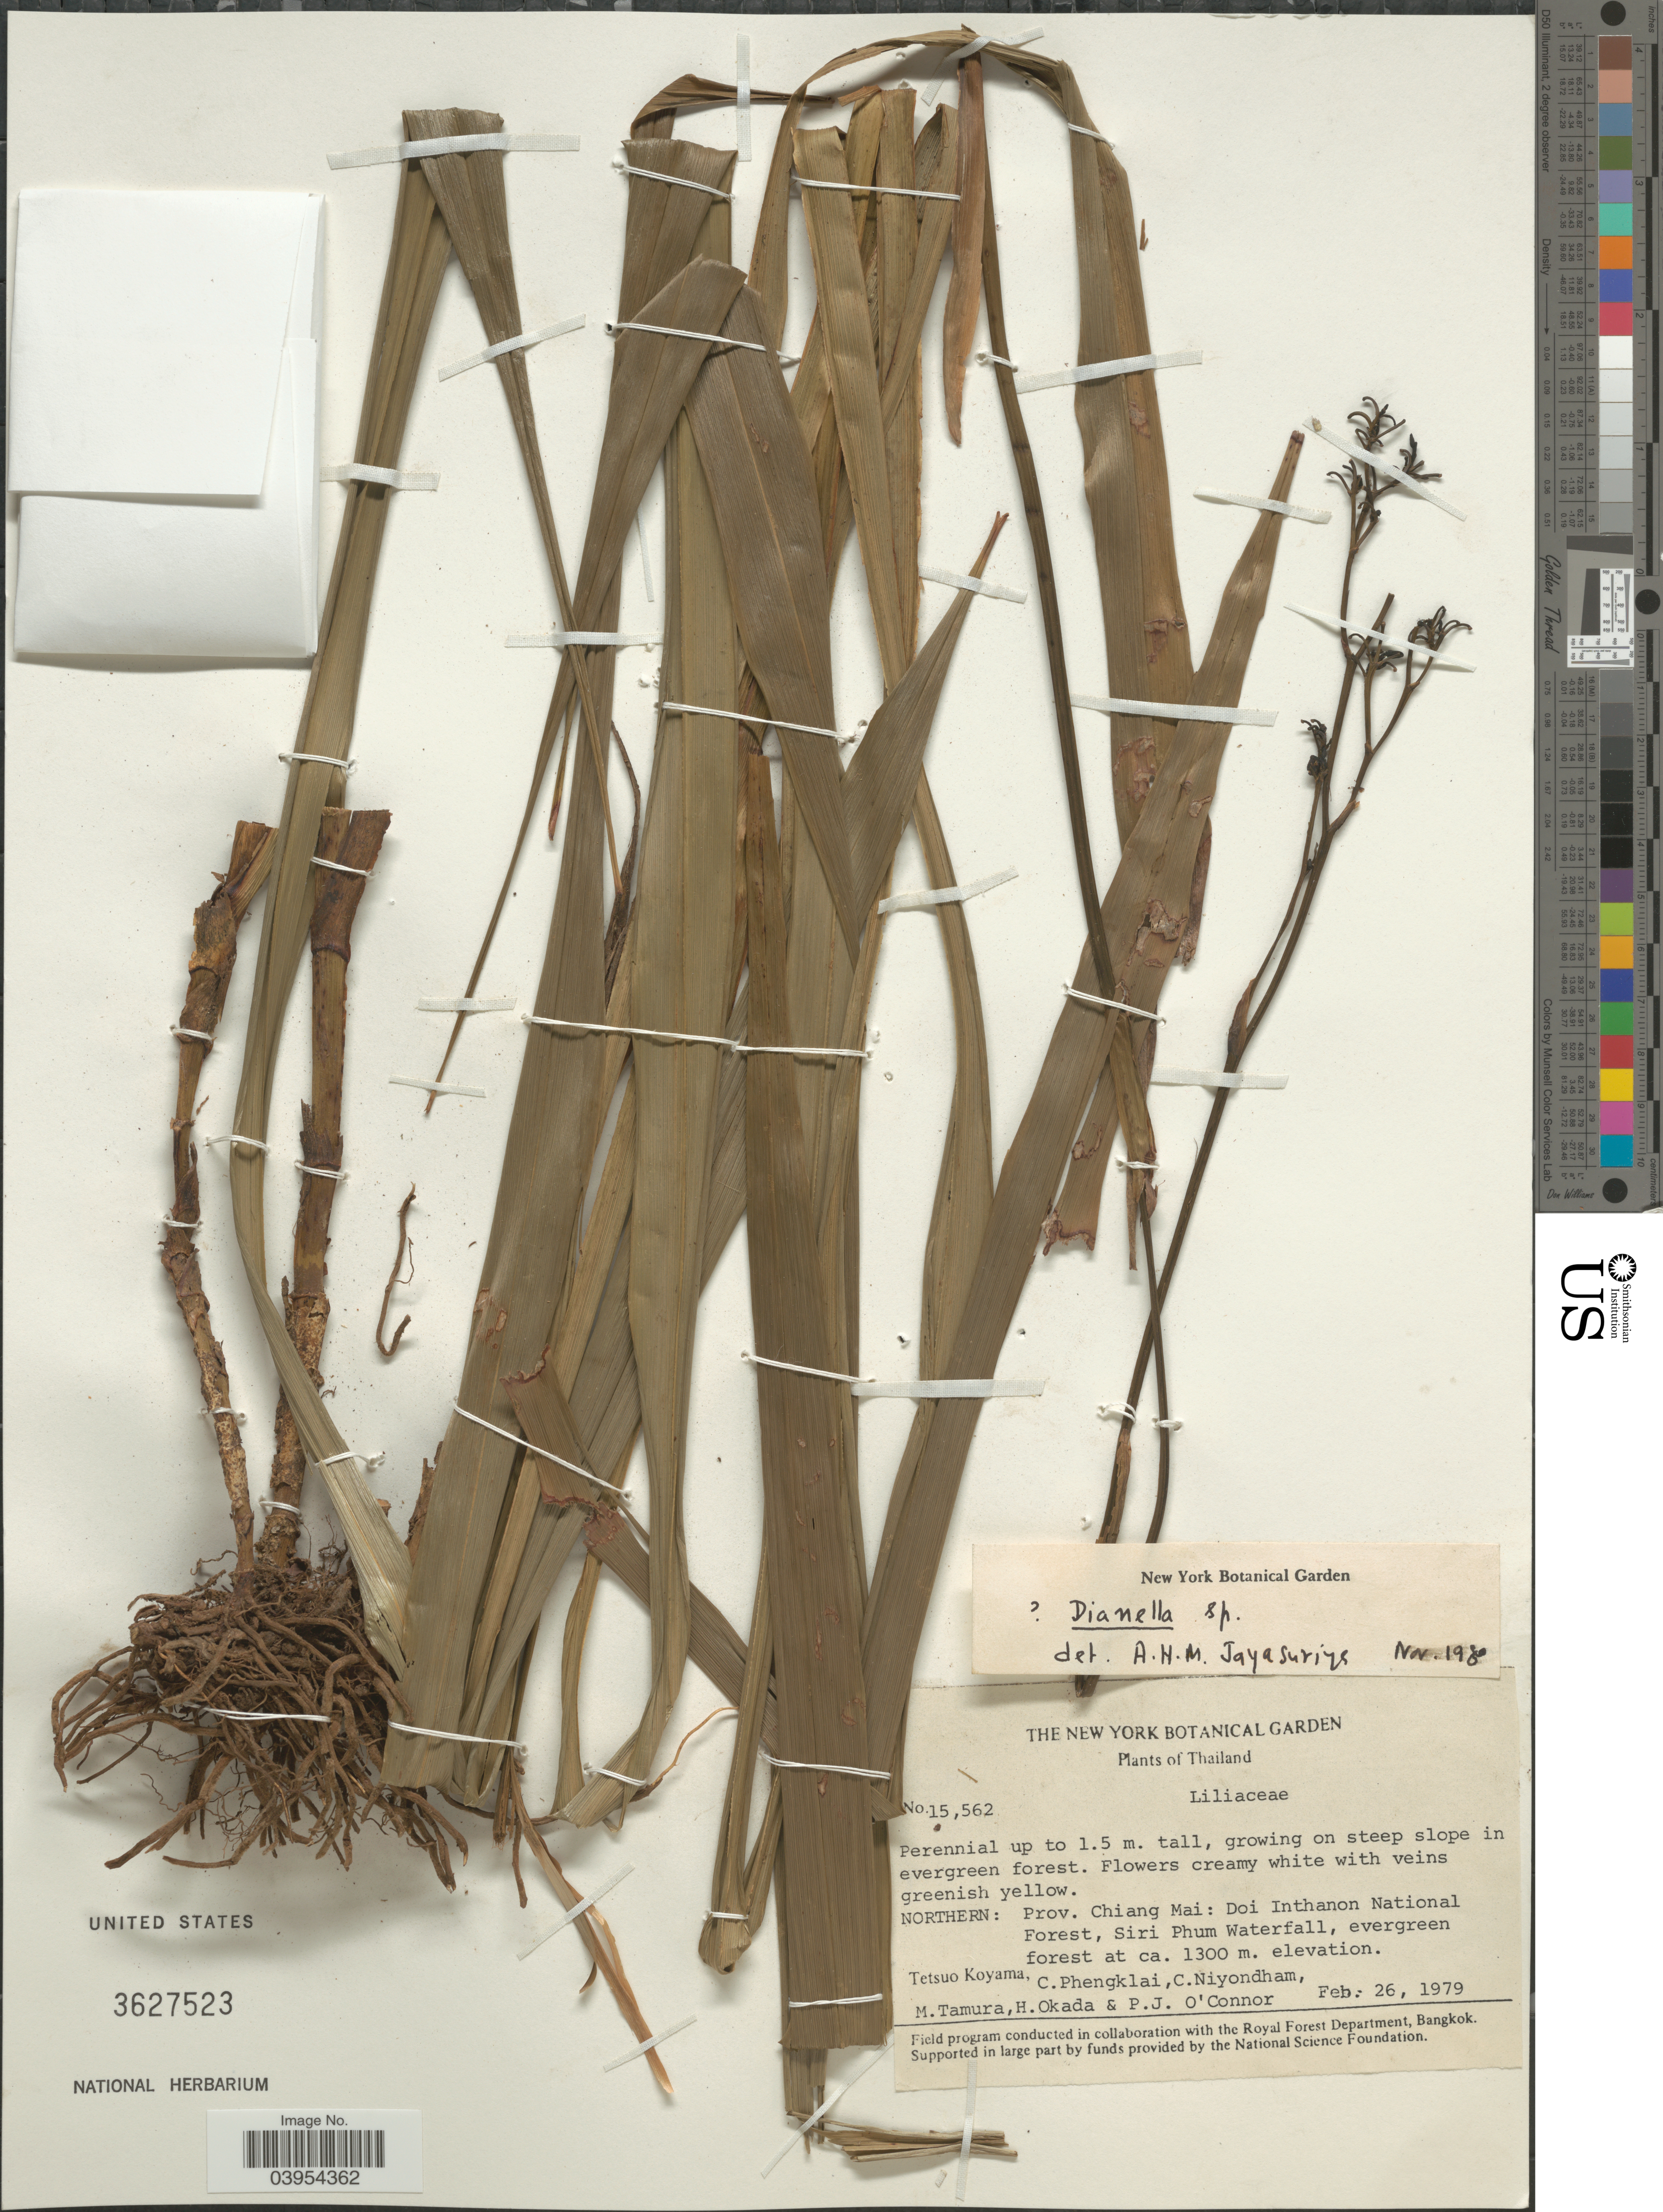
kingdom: Plantae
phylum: Tracheophyta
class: Liliopsida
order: Asparagales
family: Asphodelaceae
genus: Dianella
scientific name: Dianella sp.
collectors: T. Koyama, C. Phengklai, C. Niyondham, M. Tamura & et al.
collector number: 15562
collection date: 1979-02-26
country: Thailand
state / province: Chiang Mai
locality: Northern: Doi Inthanon National Forest, Siri Phum Waterfall.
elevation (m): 1300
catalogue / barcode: US 3627523